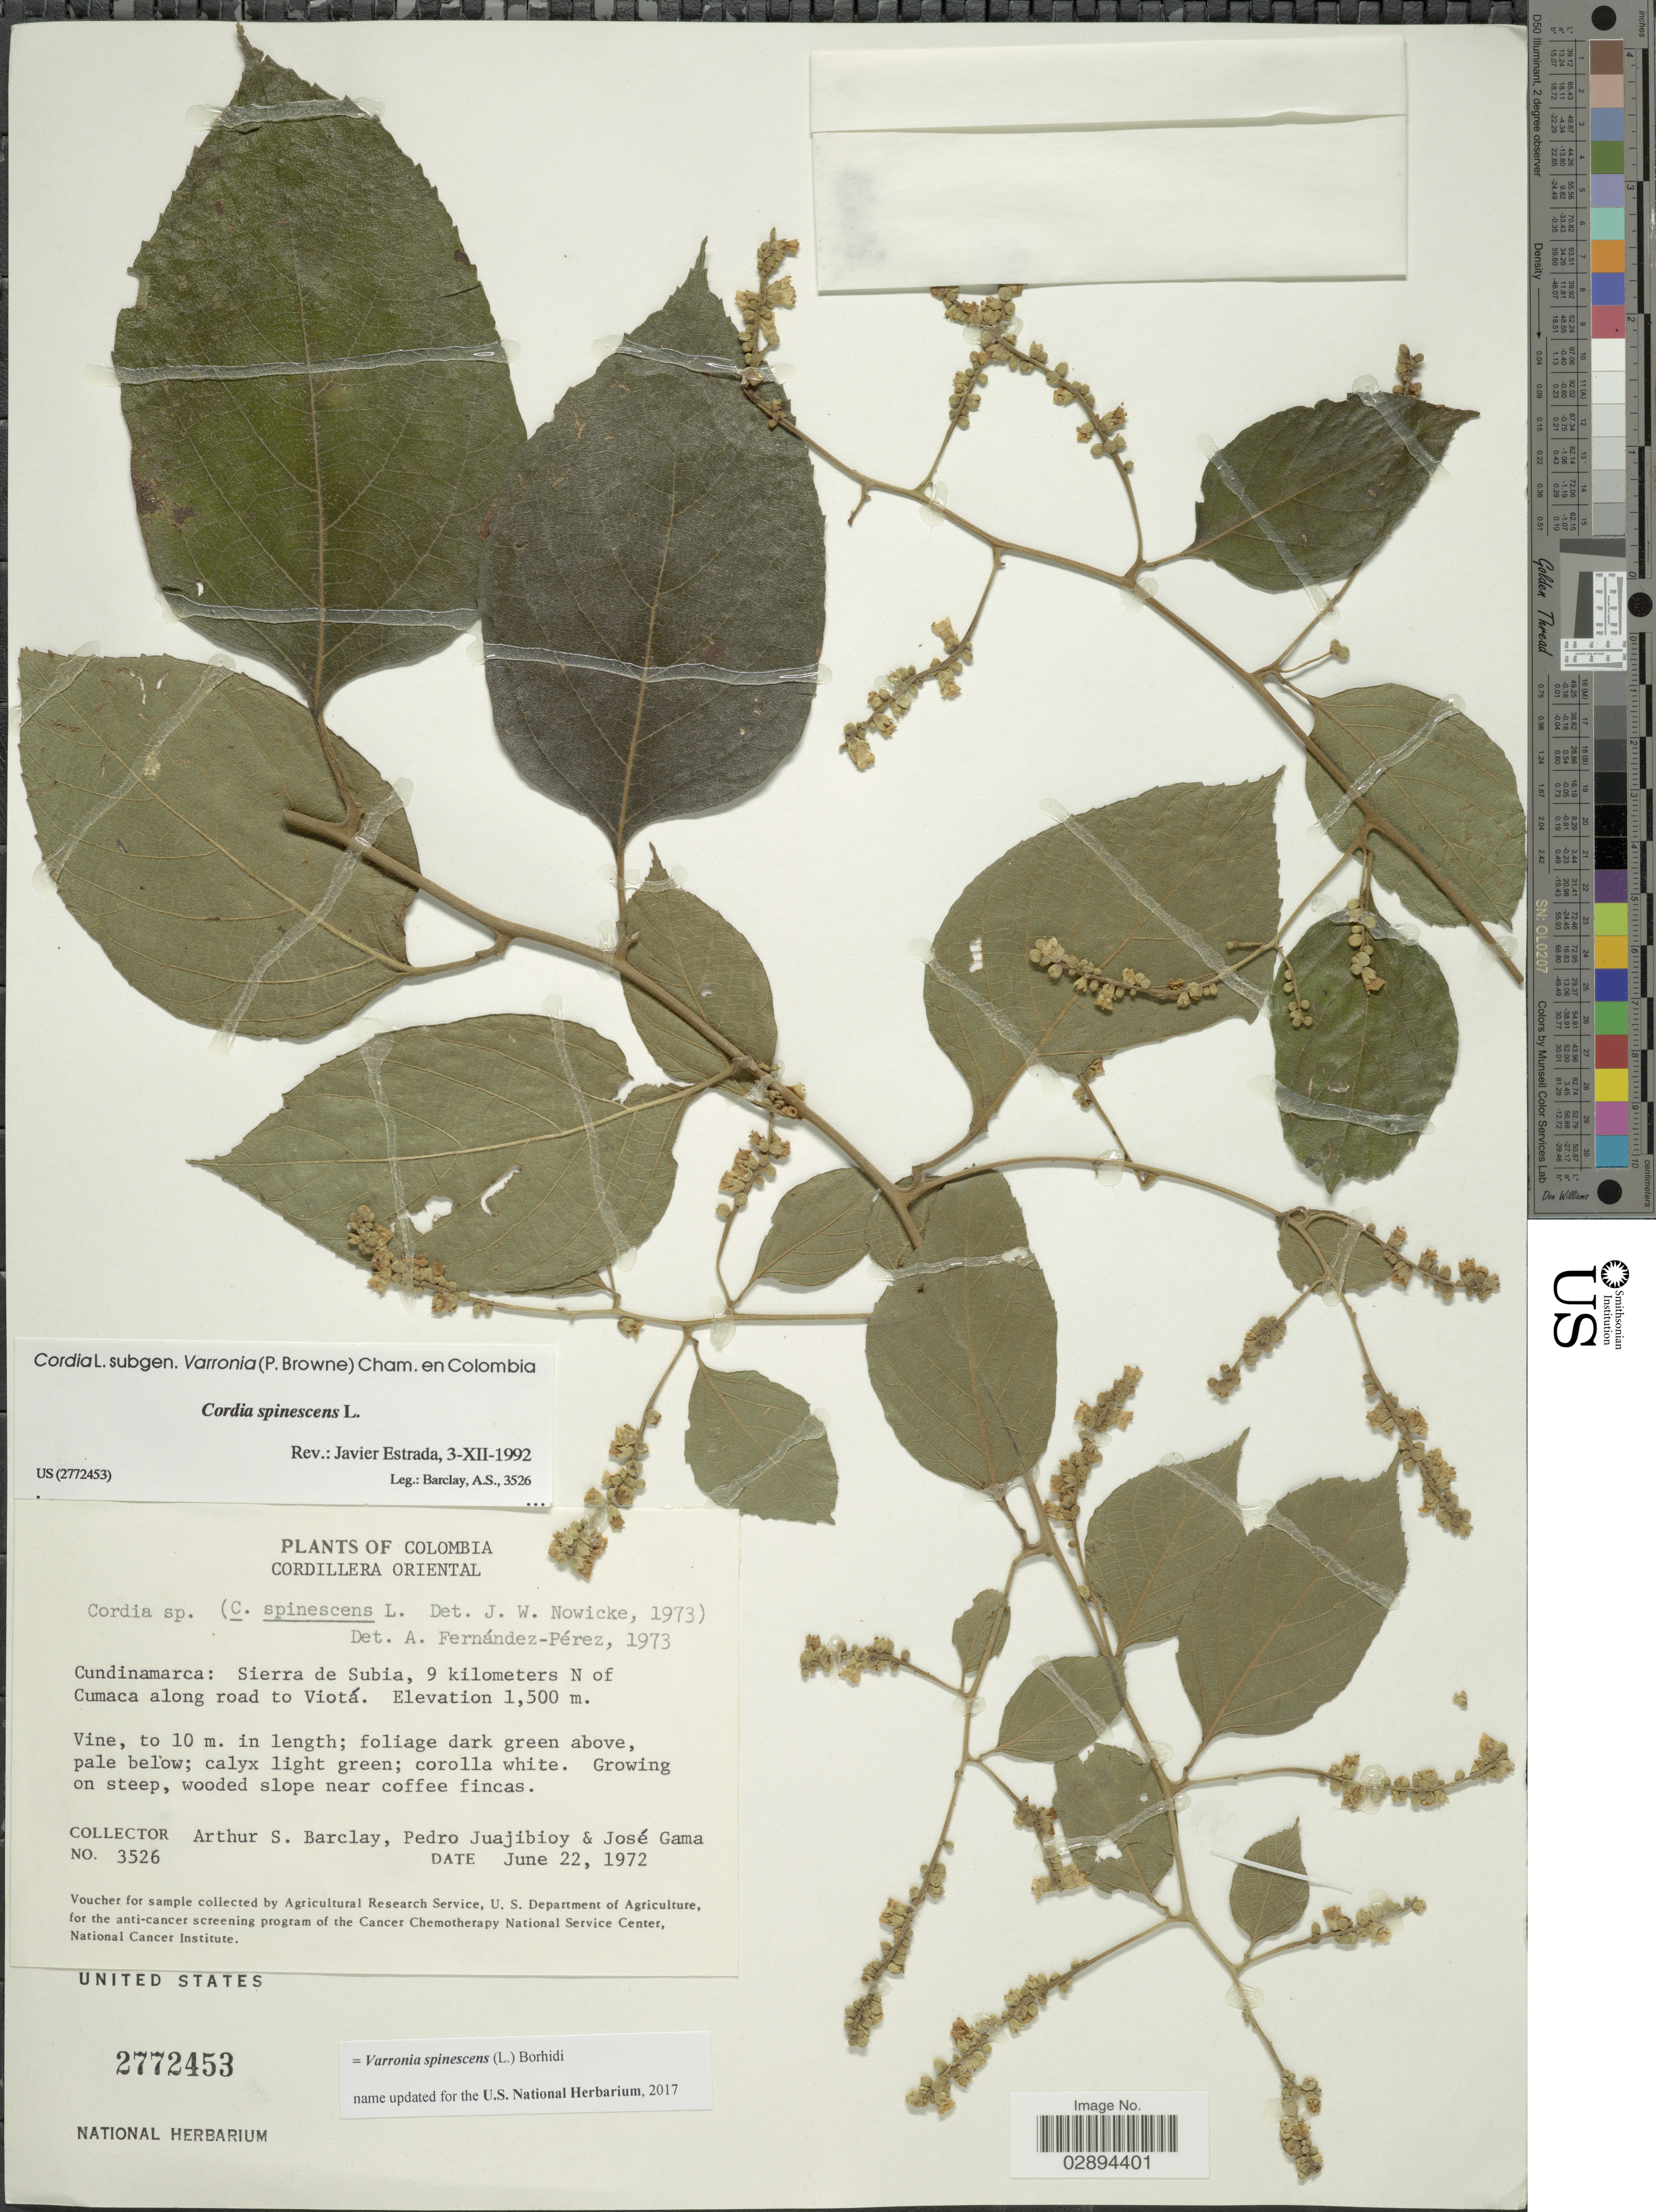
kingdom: Plantae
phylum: Tracheophyta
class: Magnoliopsida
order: Boraginales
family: Cordiaceae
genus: Varronia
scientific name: Varronia spinescens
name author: (L.) Borhidi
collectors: A. S. Barclay, P. Juajibioy & J. Gama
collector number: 3526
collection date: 1972-06-22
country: Colombia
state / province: Cundinamarca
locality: Cordillera Oriental, Sierra de Subia, 9 kilometers N of Cumaca along road to Viotá.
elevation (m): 1500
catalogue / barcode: US 2772453